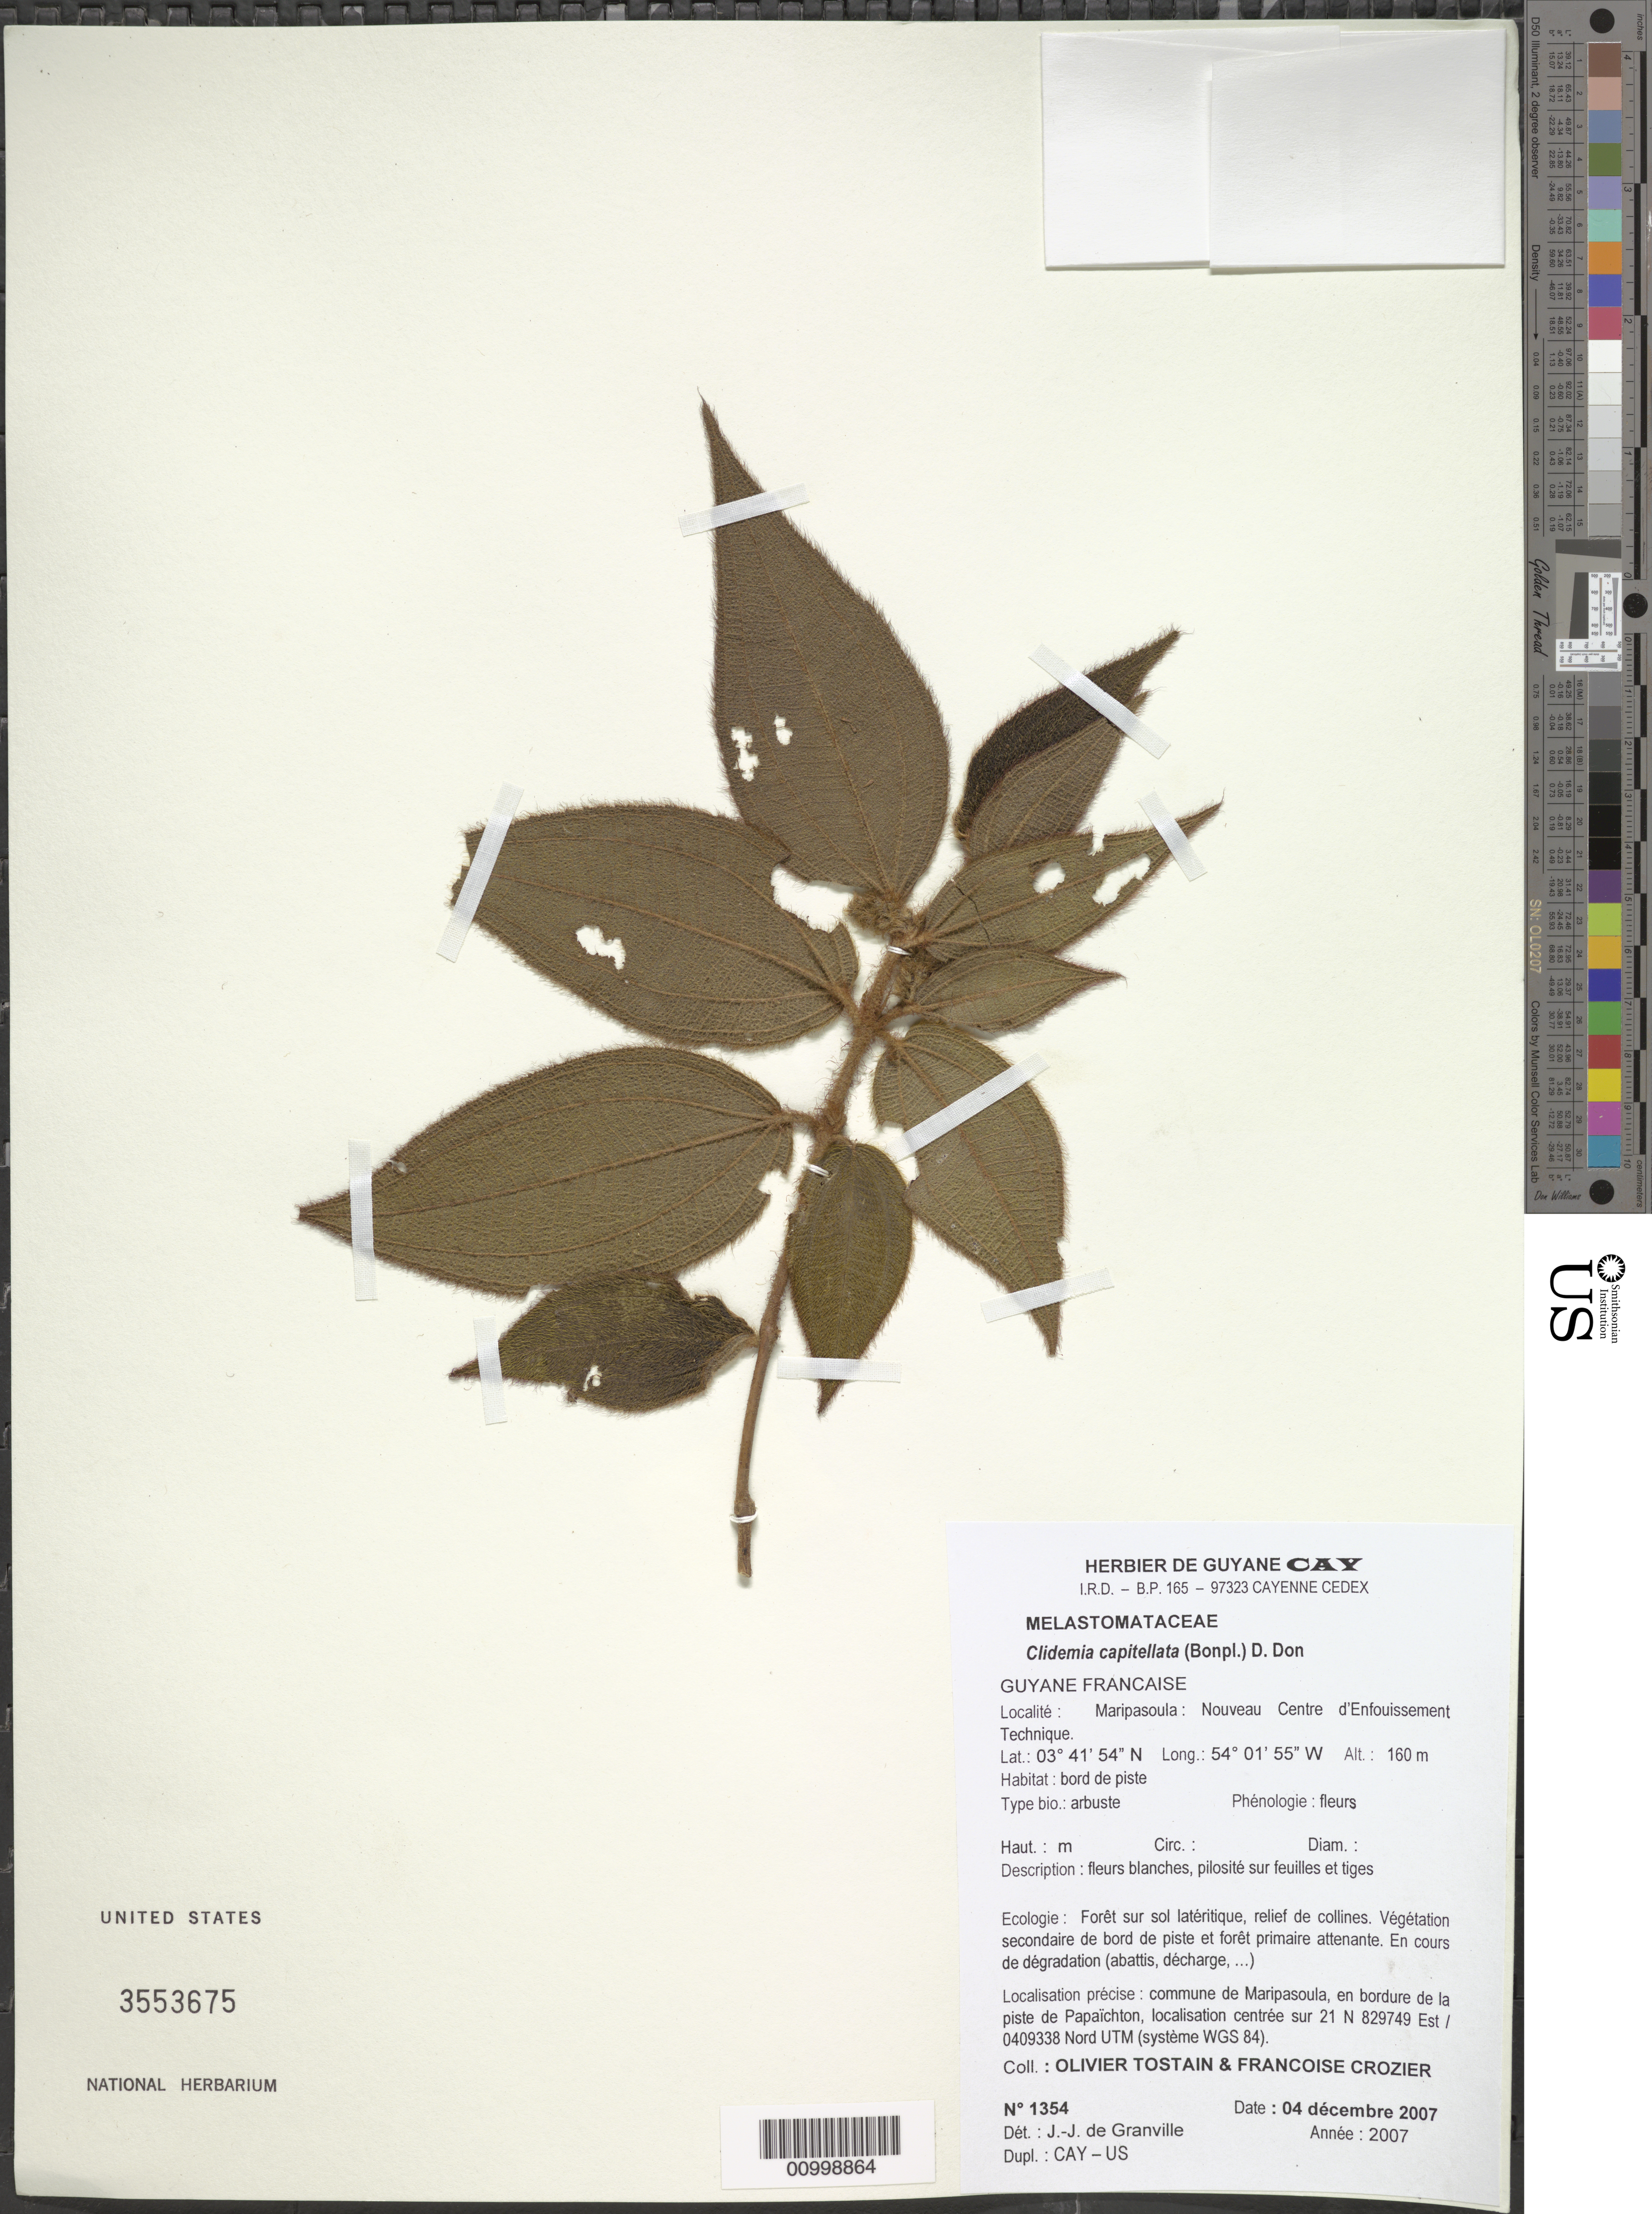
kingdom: Plantae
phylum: Tracheophyta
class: Magnoliopsida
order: Myrtales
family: Melastomataceae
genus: Clidemia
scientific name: Clidemia capitellata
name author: (Bonpl.) D. Don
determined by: Granville, J. J. de, (CAY), Institut de Recherche pour le Developpement (IRD) (FRENCH GUIANA)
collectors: O. Tostain & F. Crozier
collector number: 1354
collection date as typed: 4-Dec-07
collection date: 2007-12-04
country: French Guiana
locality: Maripasoula: Noveau Centre d'Enfouissement Technique; commune de Marpasoula, en bordure de la piste de Papaïchton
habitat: Foret sur sol lateritique, relief de collines. Veg secondaire de bord de piste et foret primaire attente. En cours de degredation (abattis, decharge)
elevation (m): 160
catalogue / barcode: US 3553675